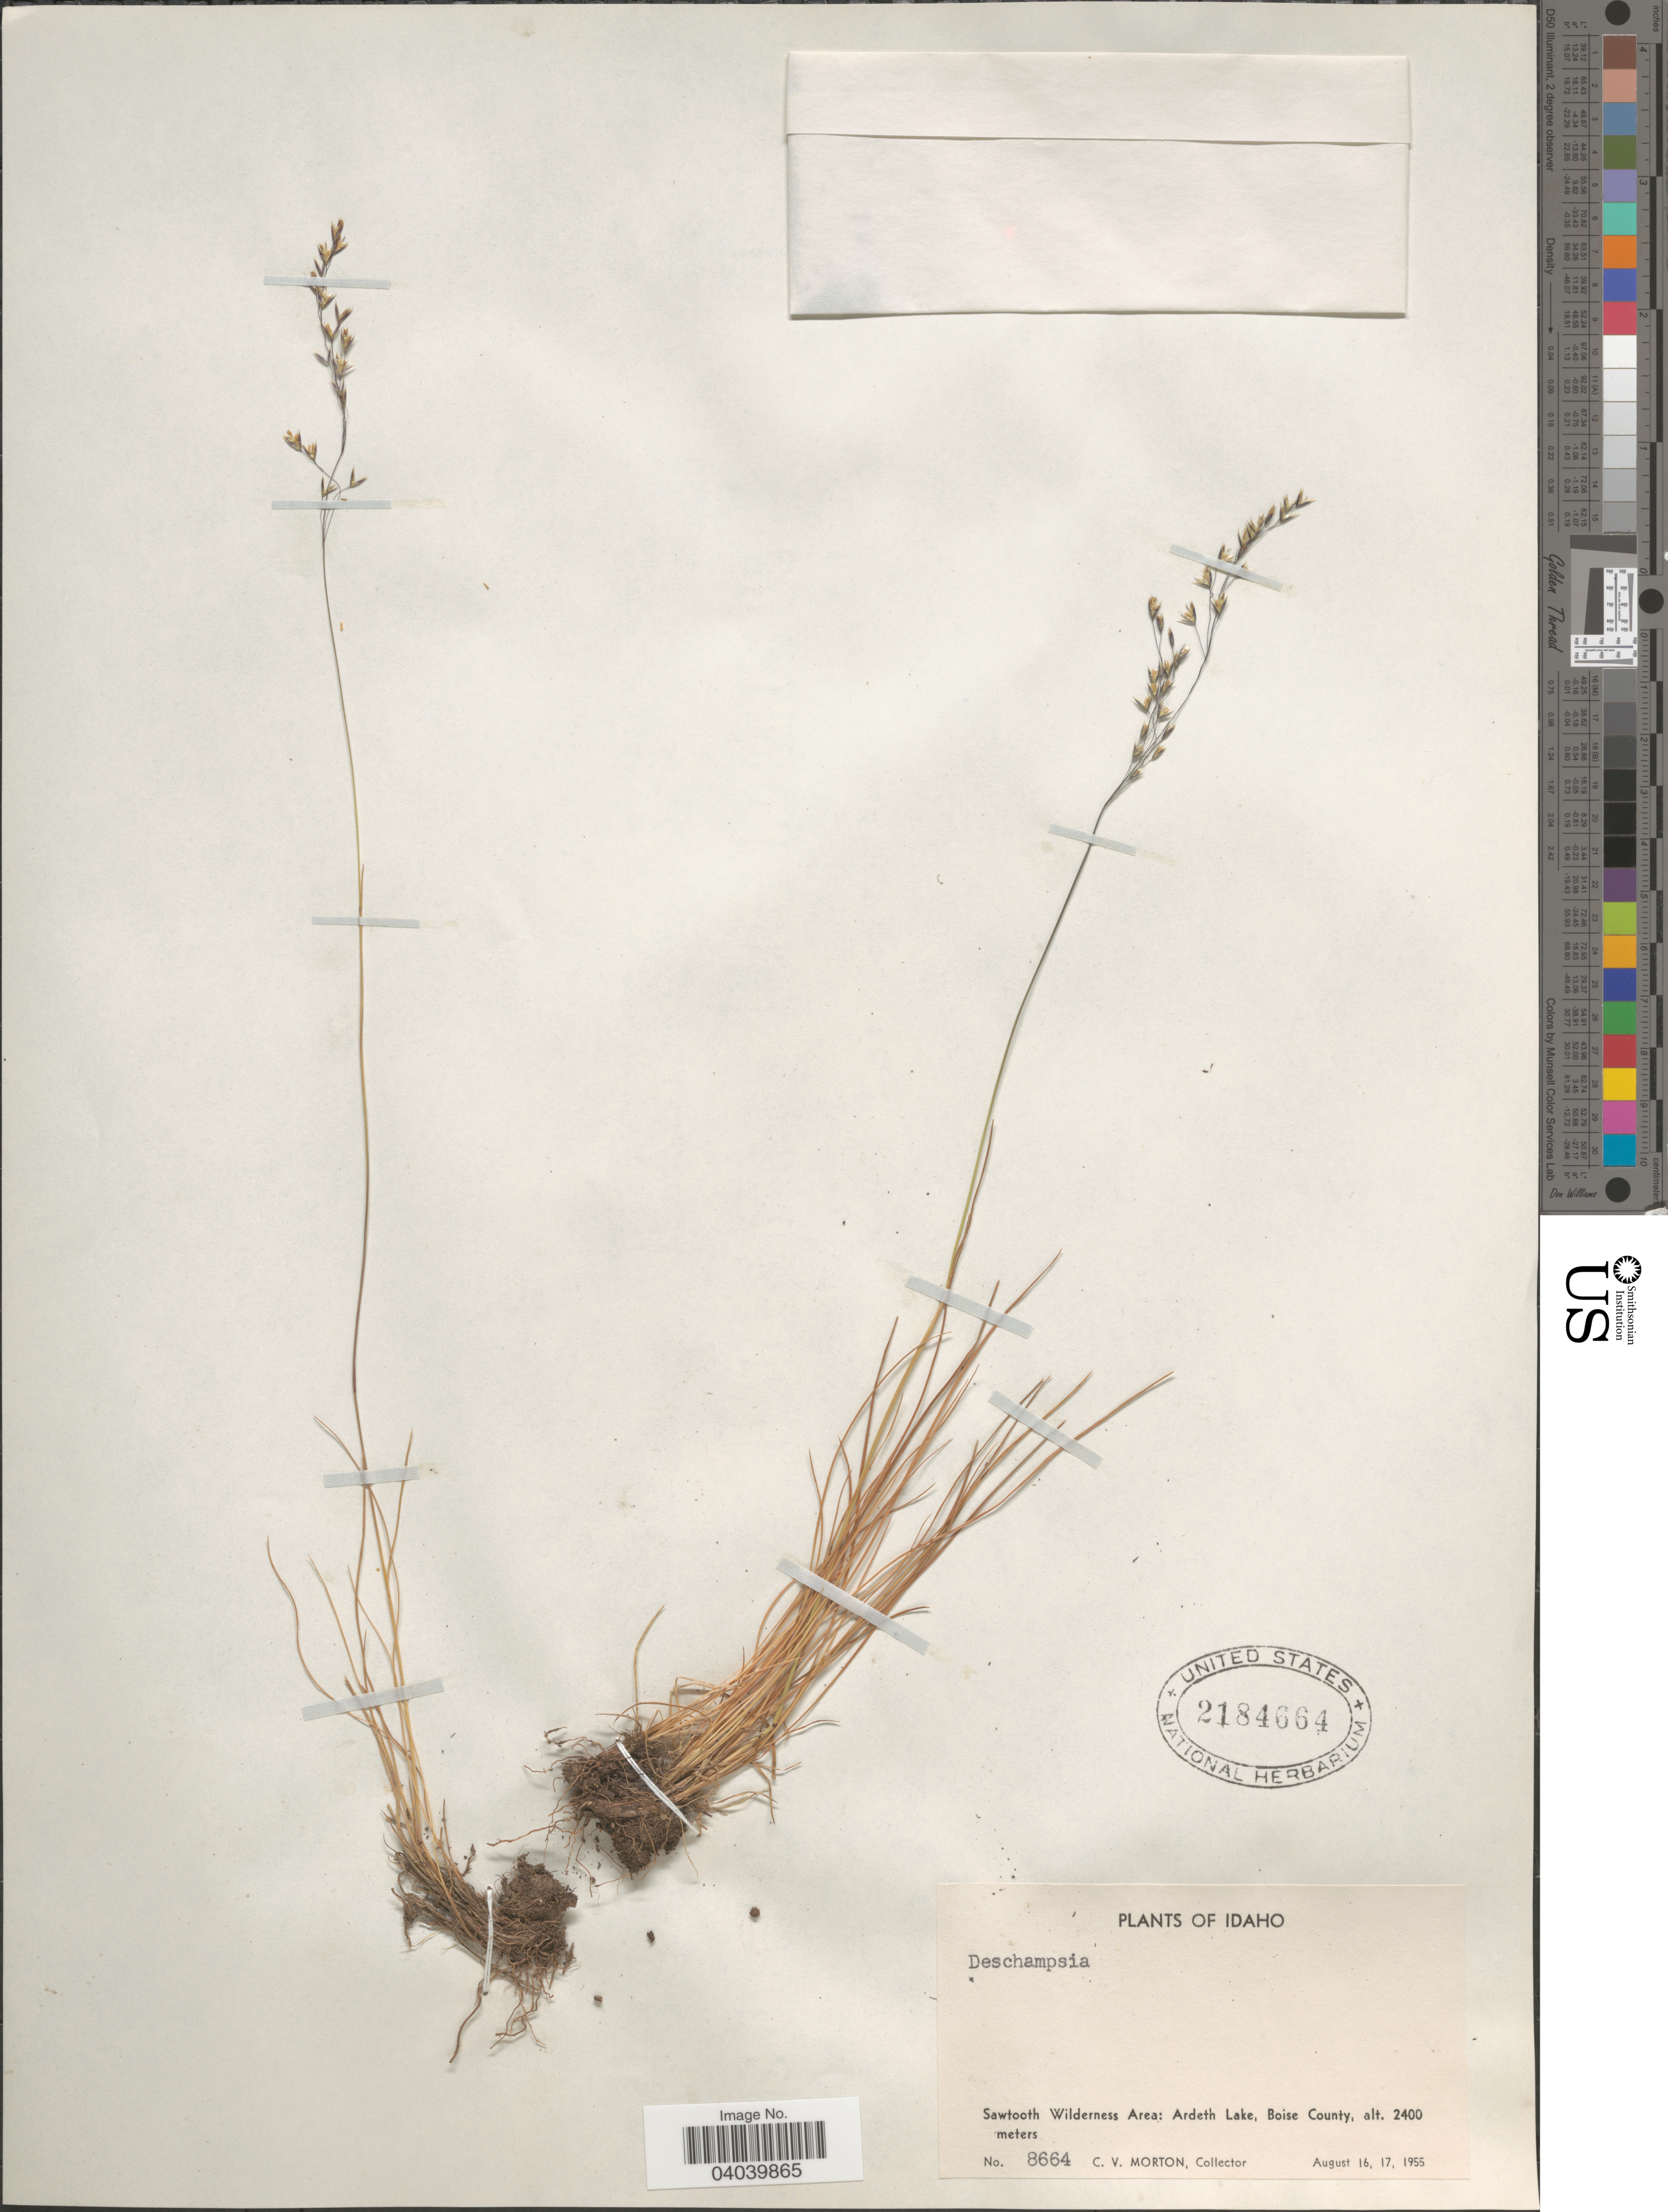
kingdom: Plantae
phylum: Tracheophyta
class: Liliopsida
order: Poales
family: Poaceae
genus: Deschampsia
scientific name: Deschampsia sp.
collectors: C. V. Morton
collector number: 8664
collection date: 1955-08-16/1955-08-17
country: United States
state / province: Idaho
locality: Sawtooth Wilderness Area: Ardeth Lake, Boise County.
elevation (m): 2400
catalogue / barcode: US 2184664